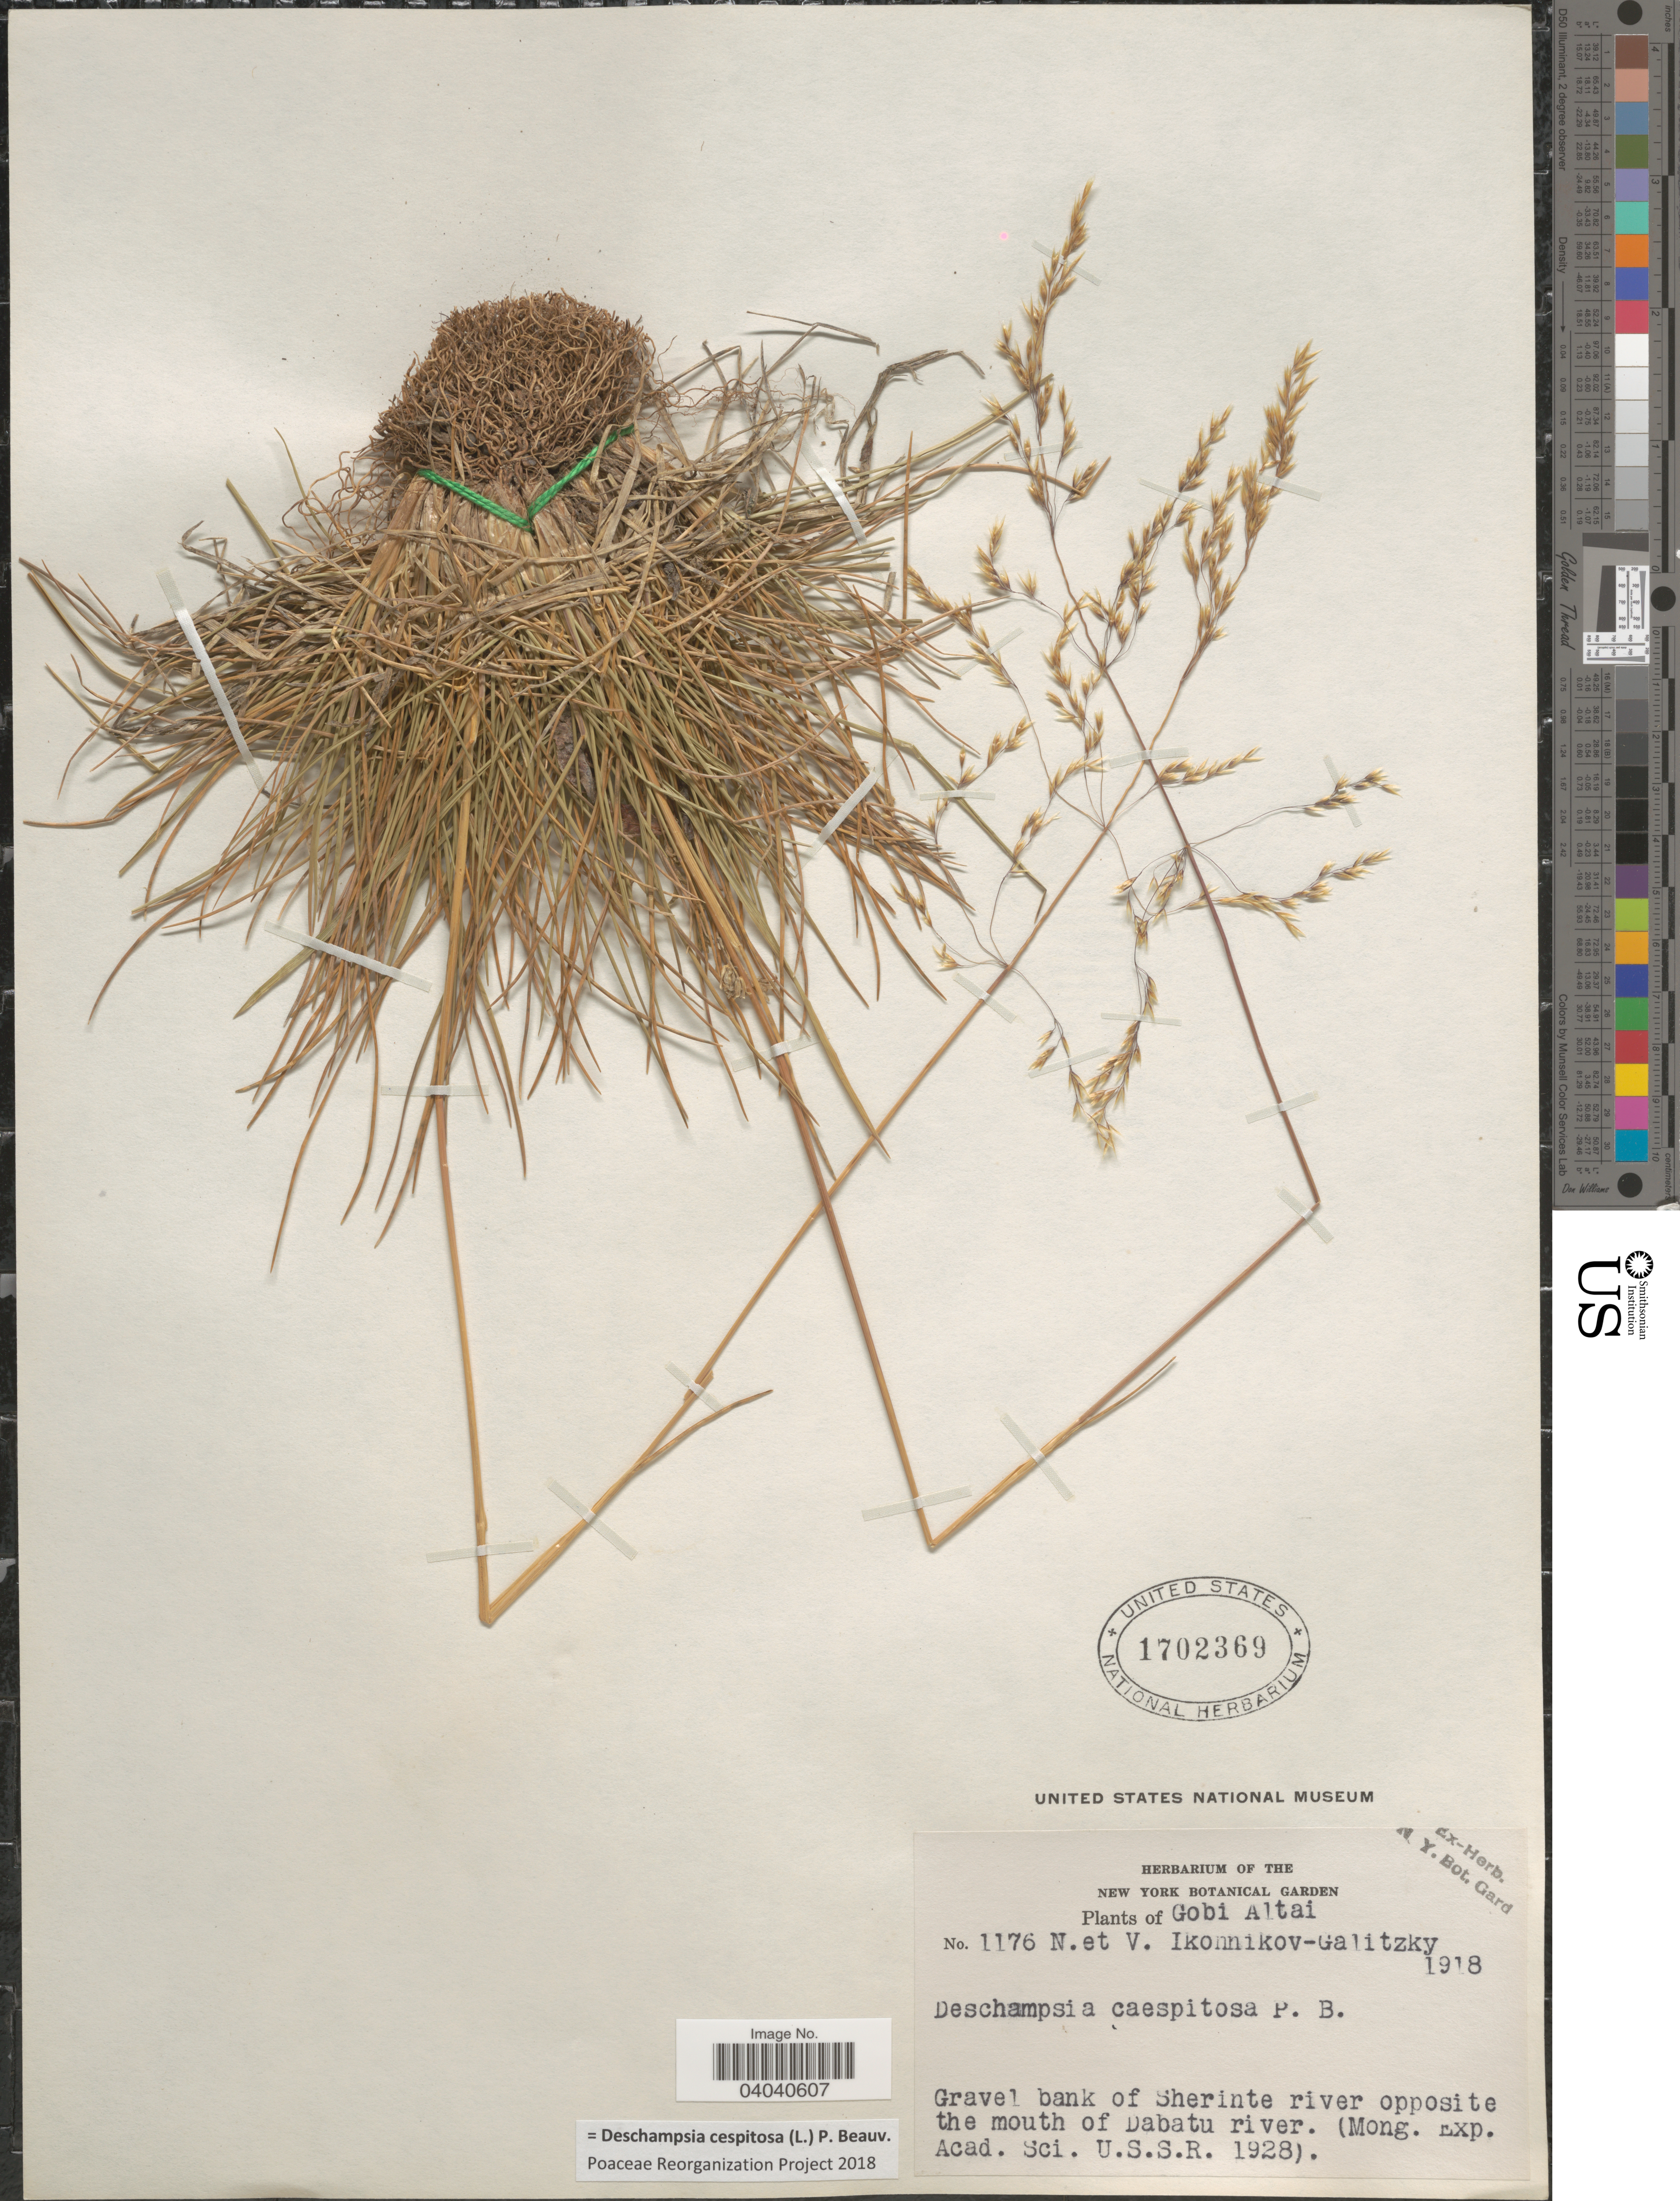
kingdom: Plantae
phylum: Tracheophyta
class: Liliopsida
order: Poales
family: Poaceae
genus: Deschampsia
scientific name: Deschampsia cespitosa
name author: (L.) P. Beauv.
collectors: N. P. Ikonnikov-Galitzky & V. Ikonnikov-Galitzky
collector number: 1176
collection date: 1918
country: Mongolia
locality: Gobi Altai. Gravel bank of Sherinte river opposite the mouth of Dabatu river.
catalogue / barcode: US 1702369